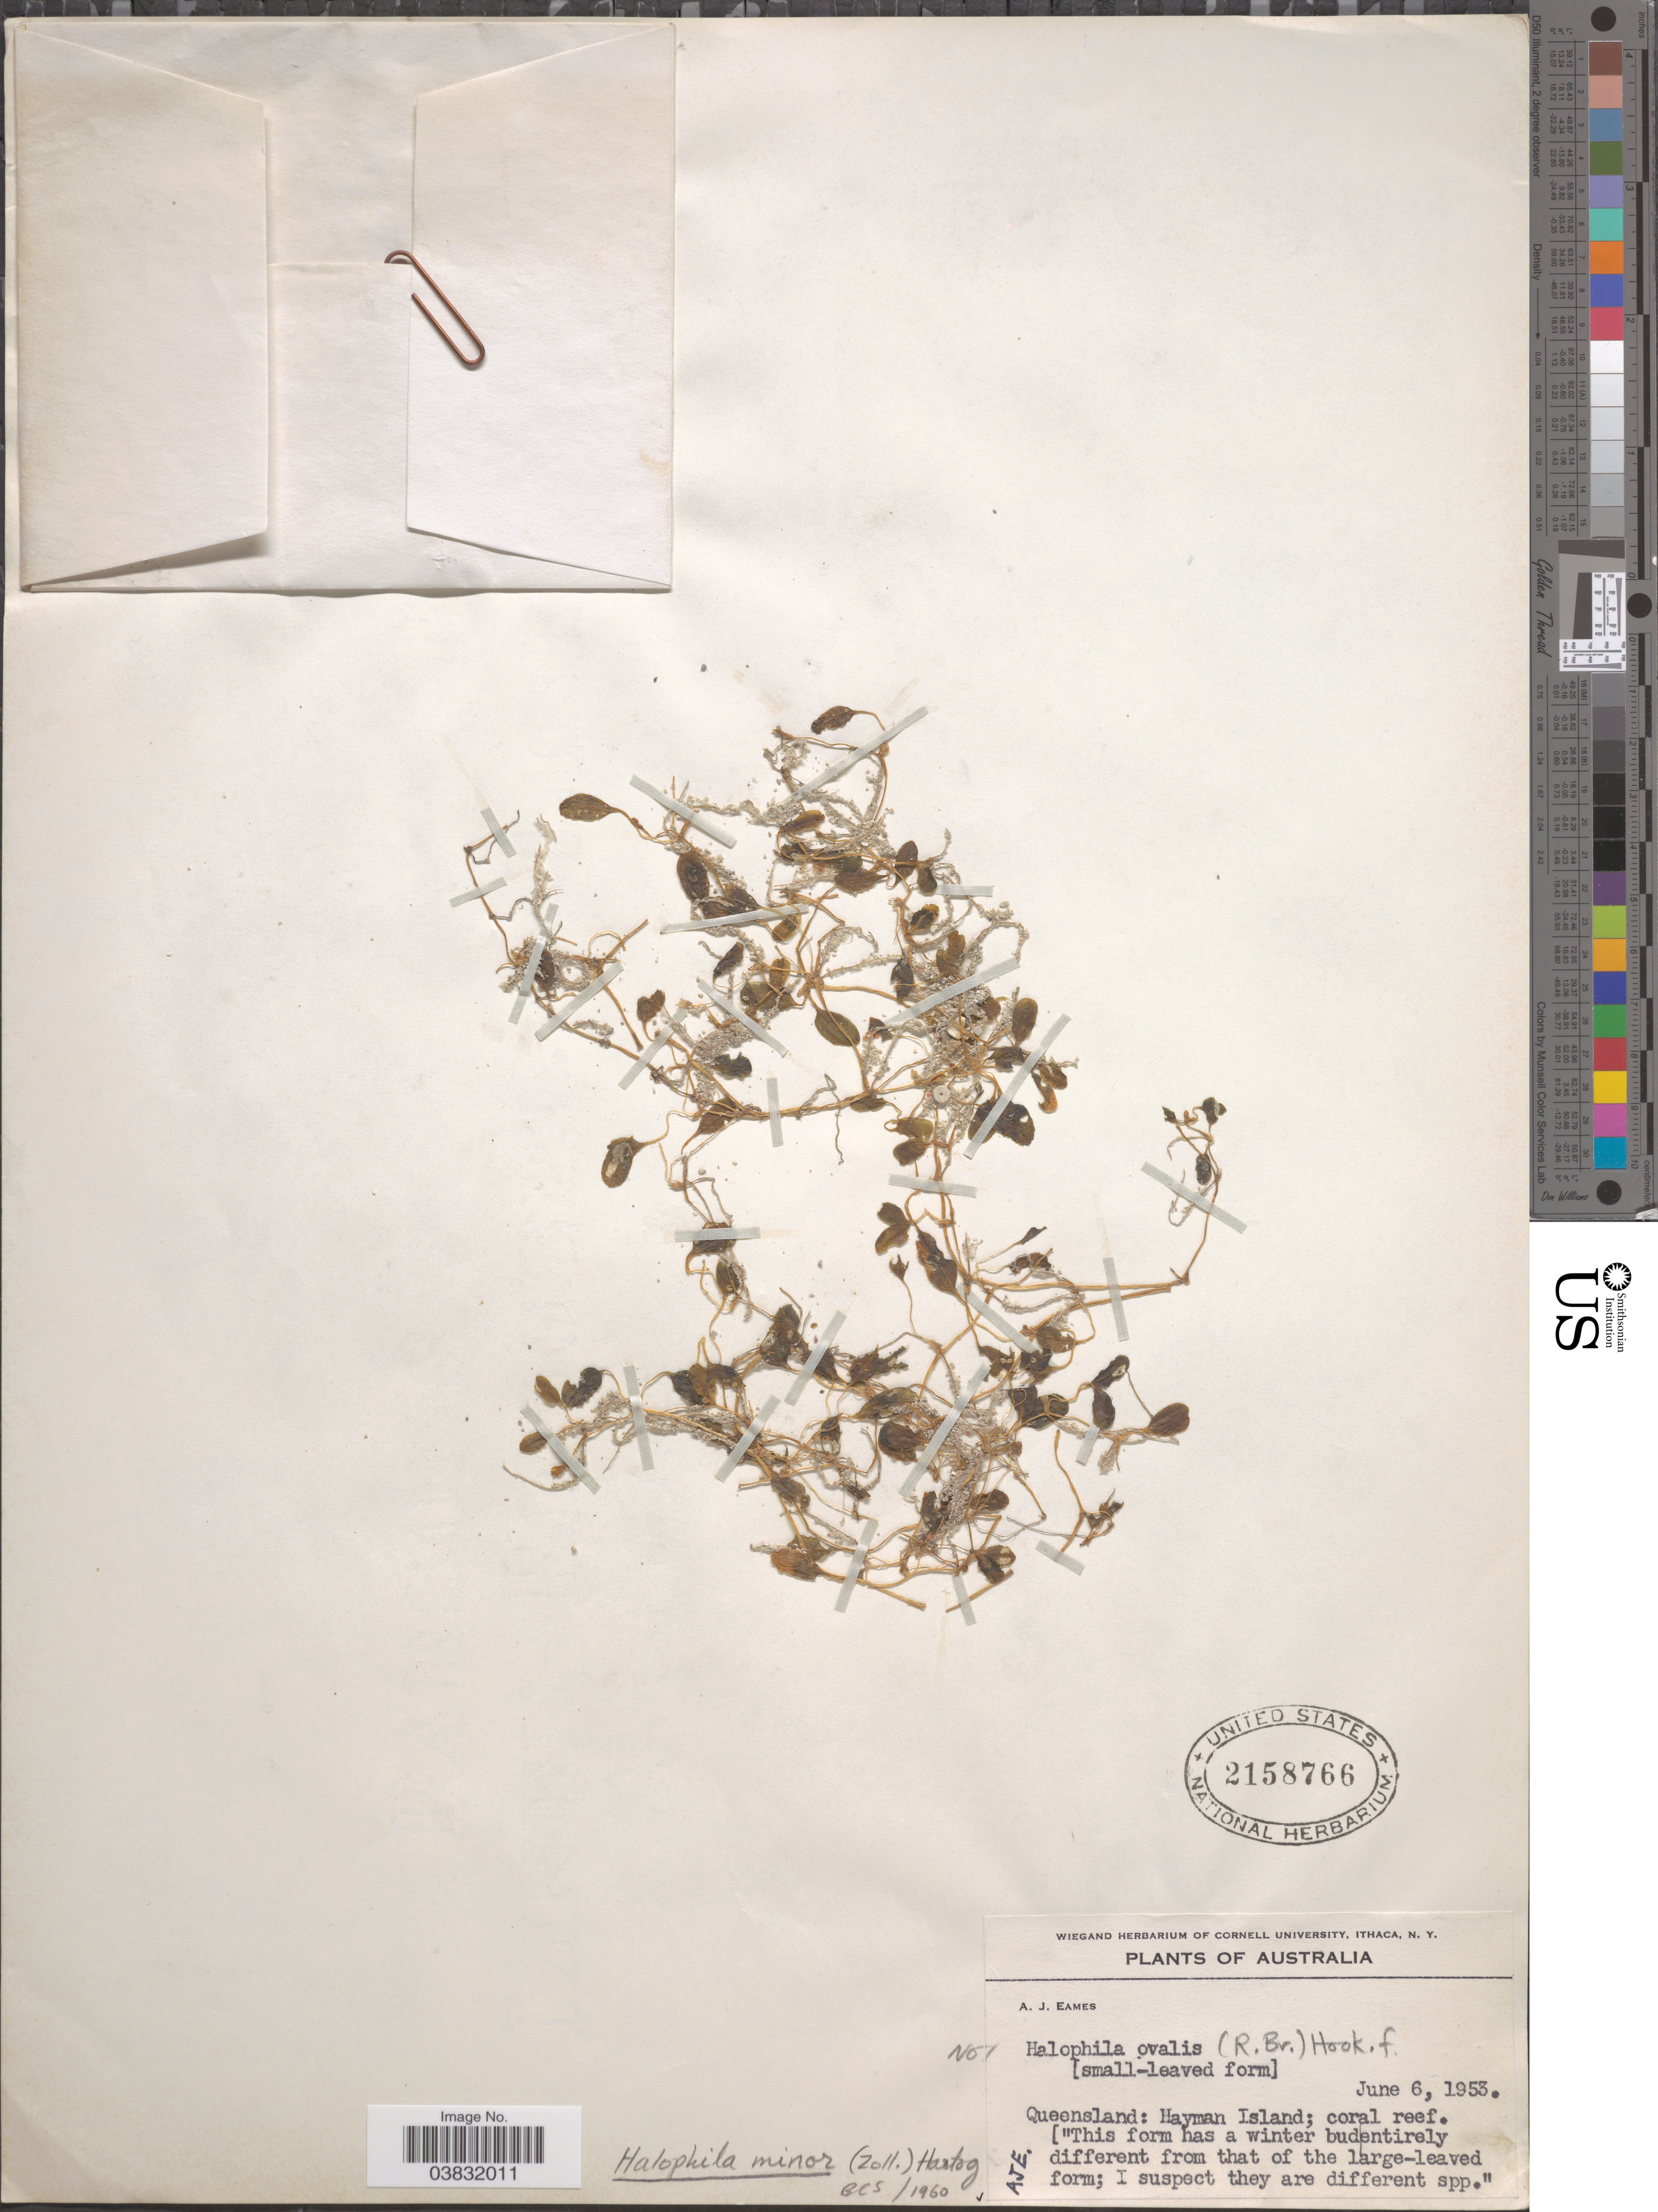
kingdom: Plantae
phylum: Tracheophyta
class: Liliopsida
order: Alismatales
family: Hydrocharitaceae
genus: Halophila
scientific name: Halophila minor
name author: (Zoll.) Hartog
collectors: A. J. Eames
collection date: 1953-06-06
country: Australia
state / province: Queensland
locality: Hayman Island; coral reef.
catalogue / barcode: US 2158766